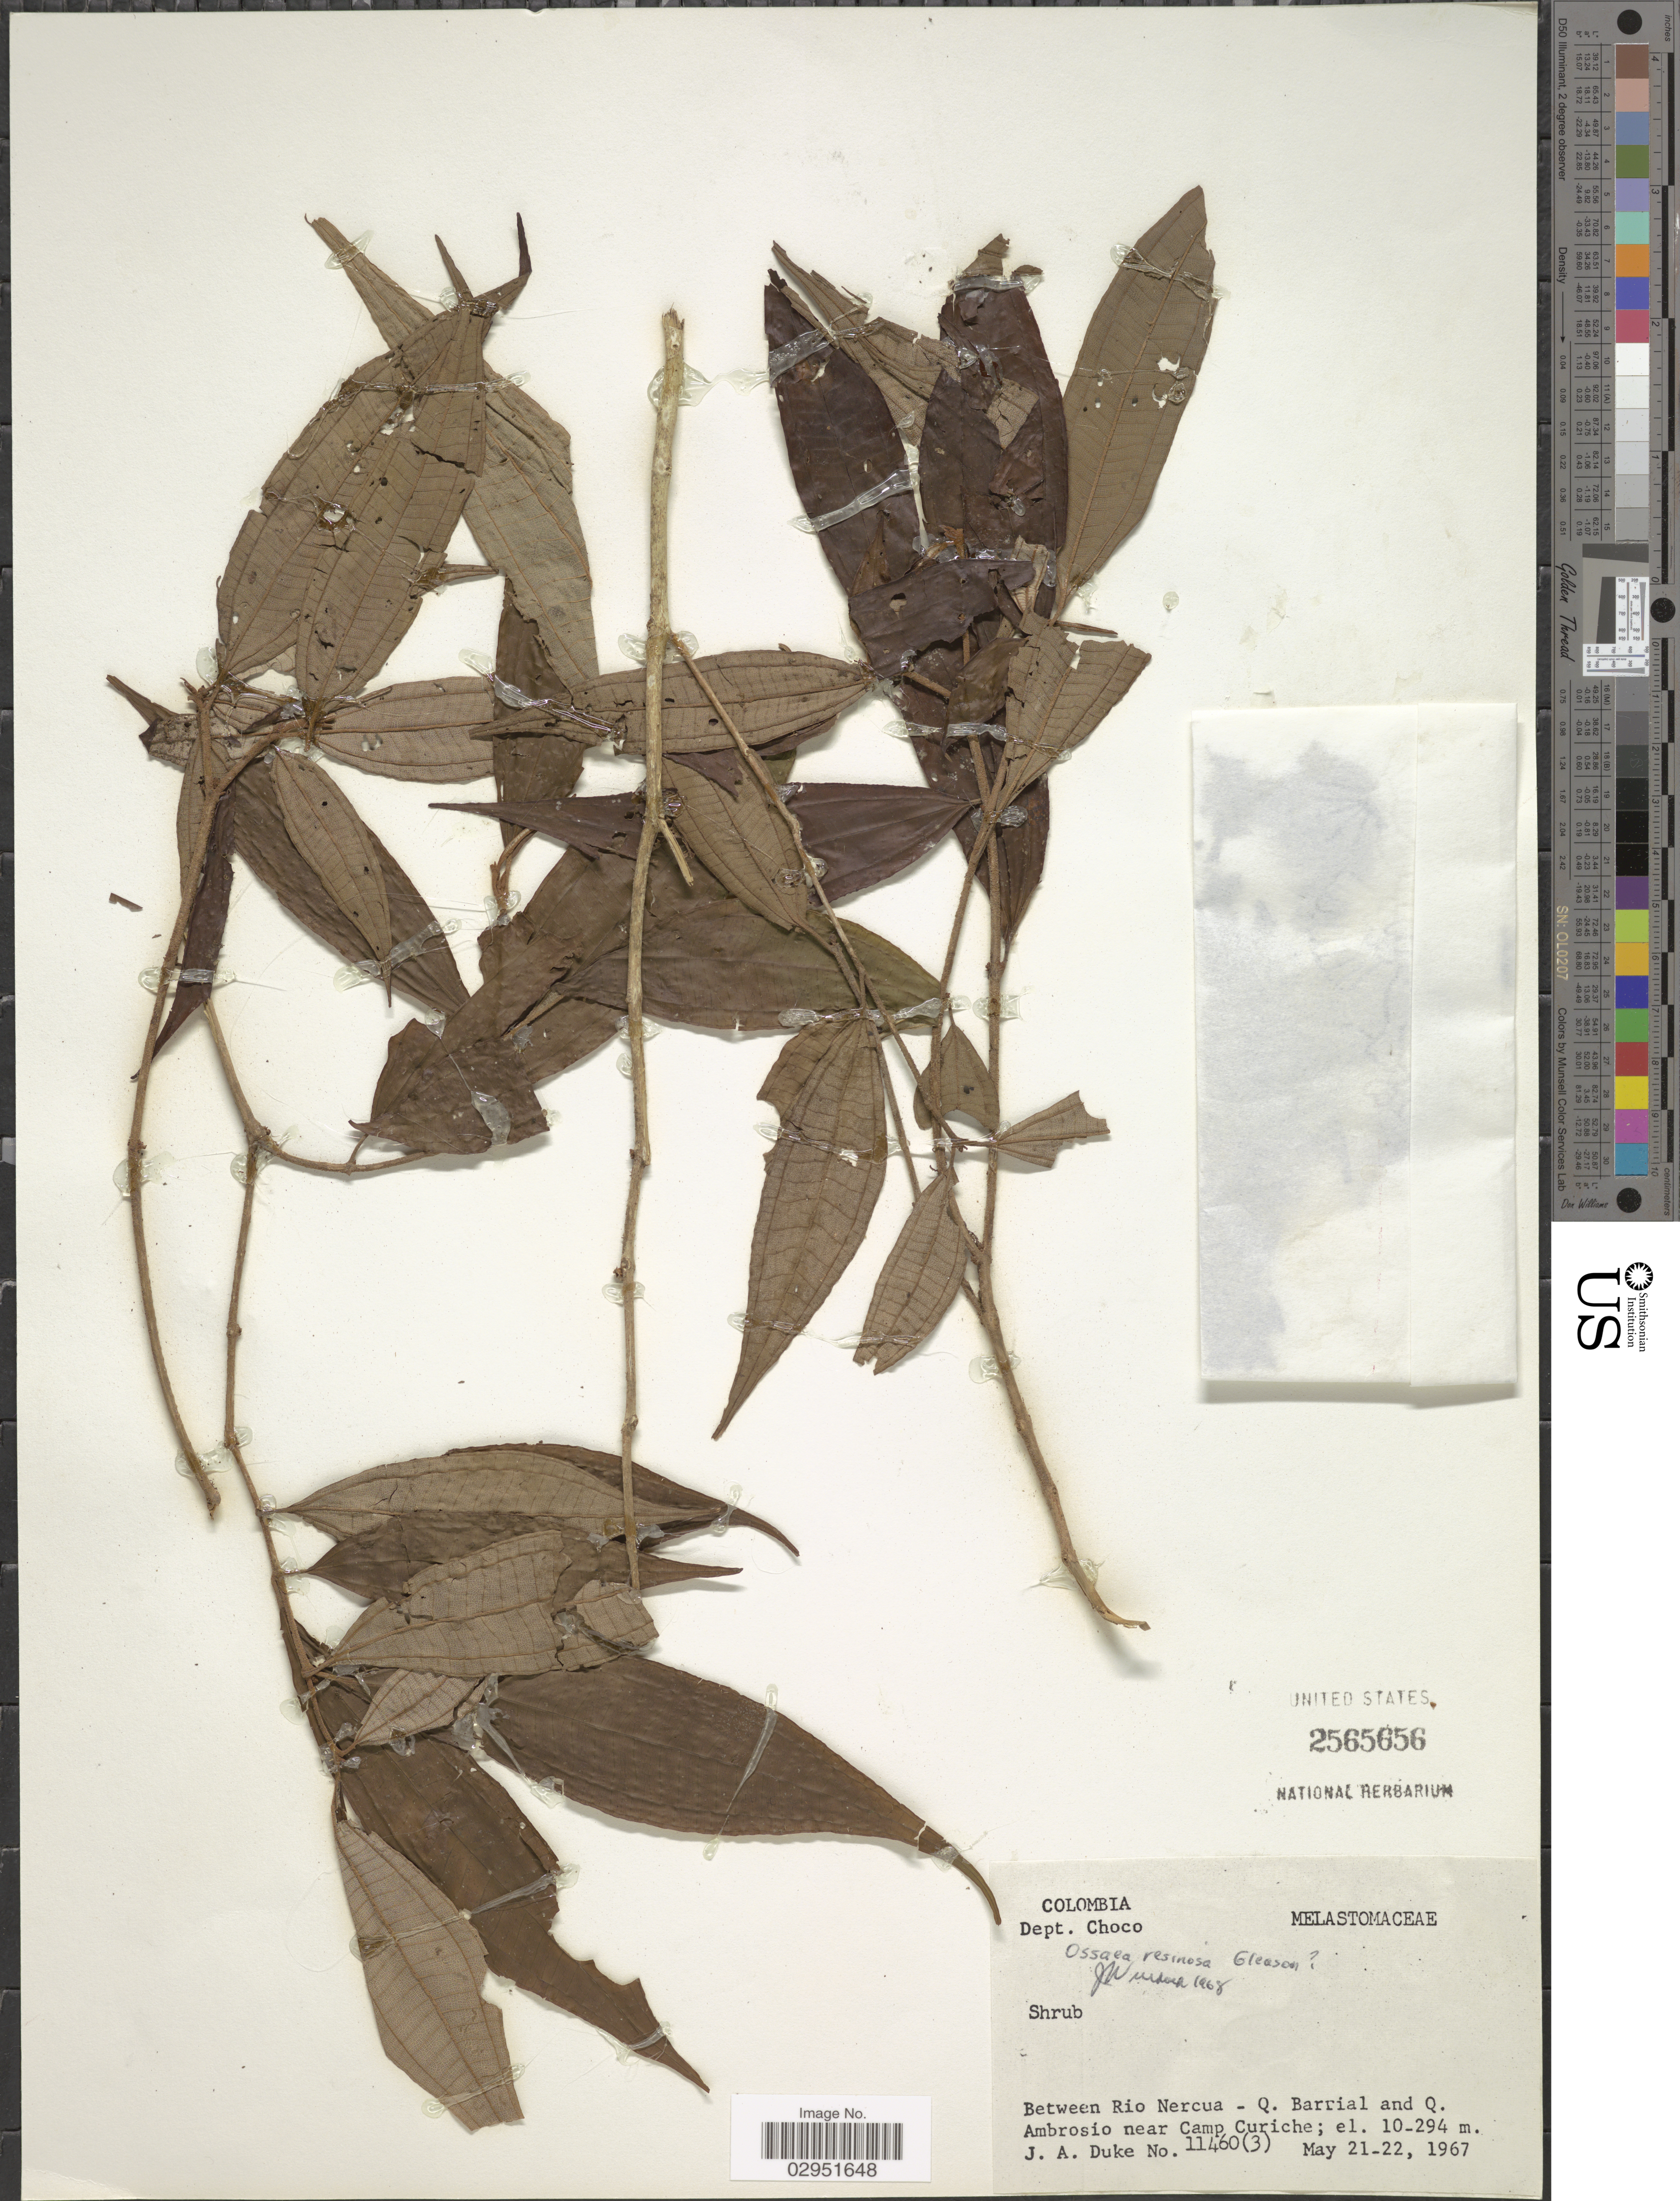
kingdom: Plantae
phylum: Tracheophyta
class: Magnoliopsida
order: Myrtales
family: Melastomataceae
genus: Ossaea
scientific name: Ossaea resinosa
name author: Gleason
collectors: J. A. Duke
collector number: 11460(3)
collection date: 1967-05-21/1967-05-22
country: Colombia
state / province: Chocó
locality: Dept. Choco. Between Rio Nercua - Q. Barrial and Q. Ambrosío near Camp Curiche.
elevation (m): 10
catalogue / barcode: US 2565656